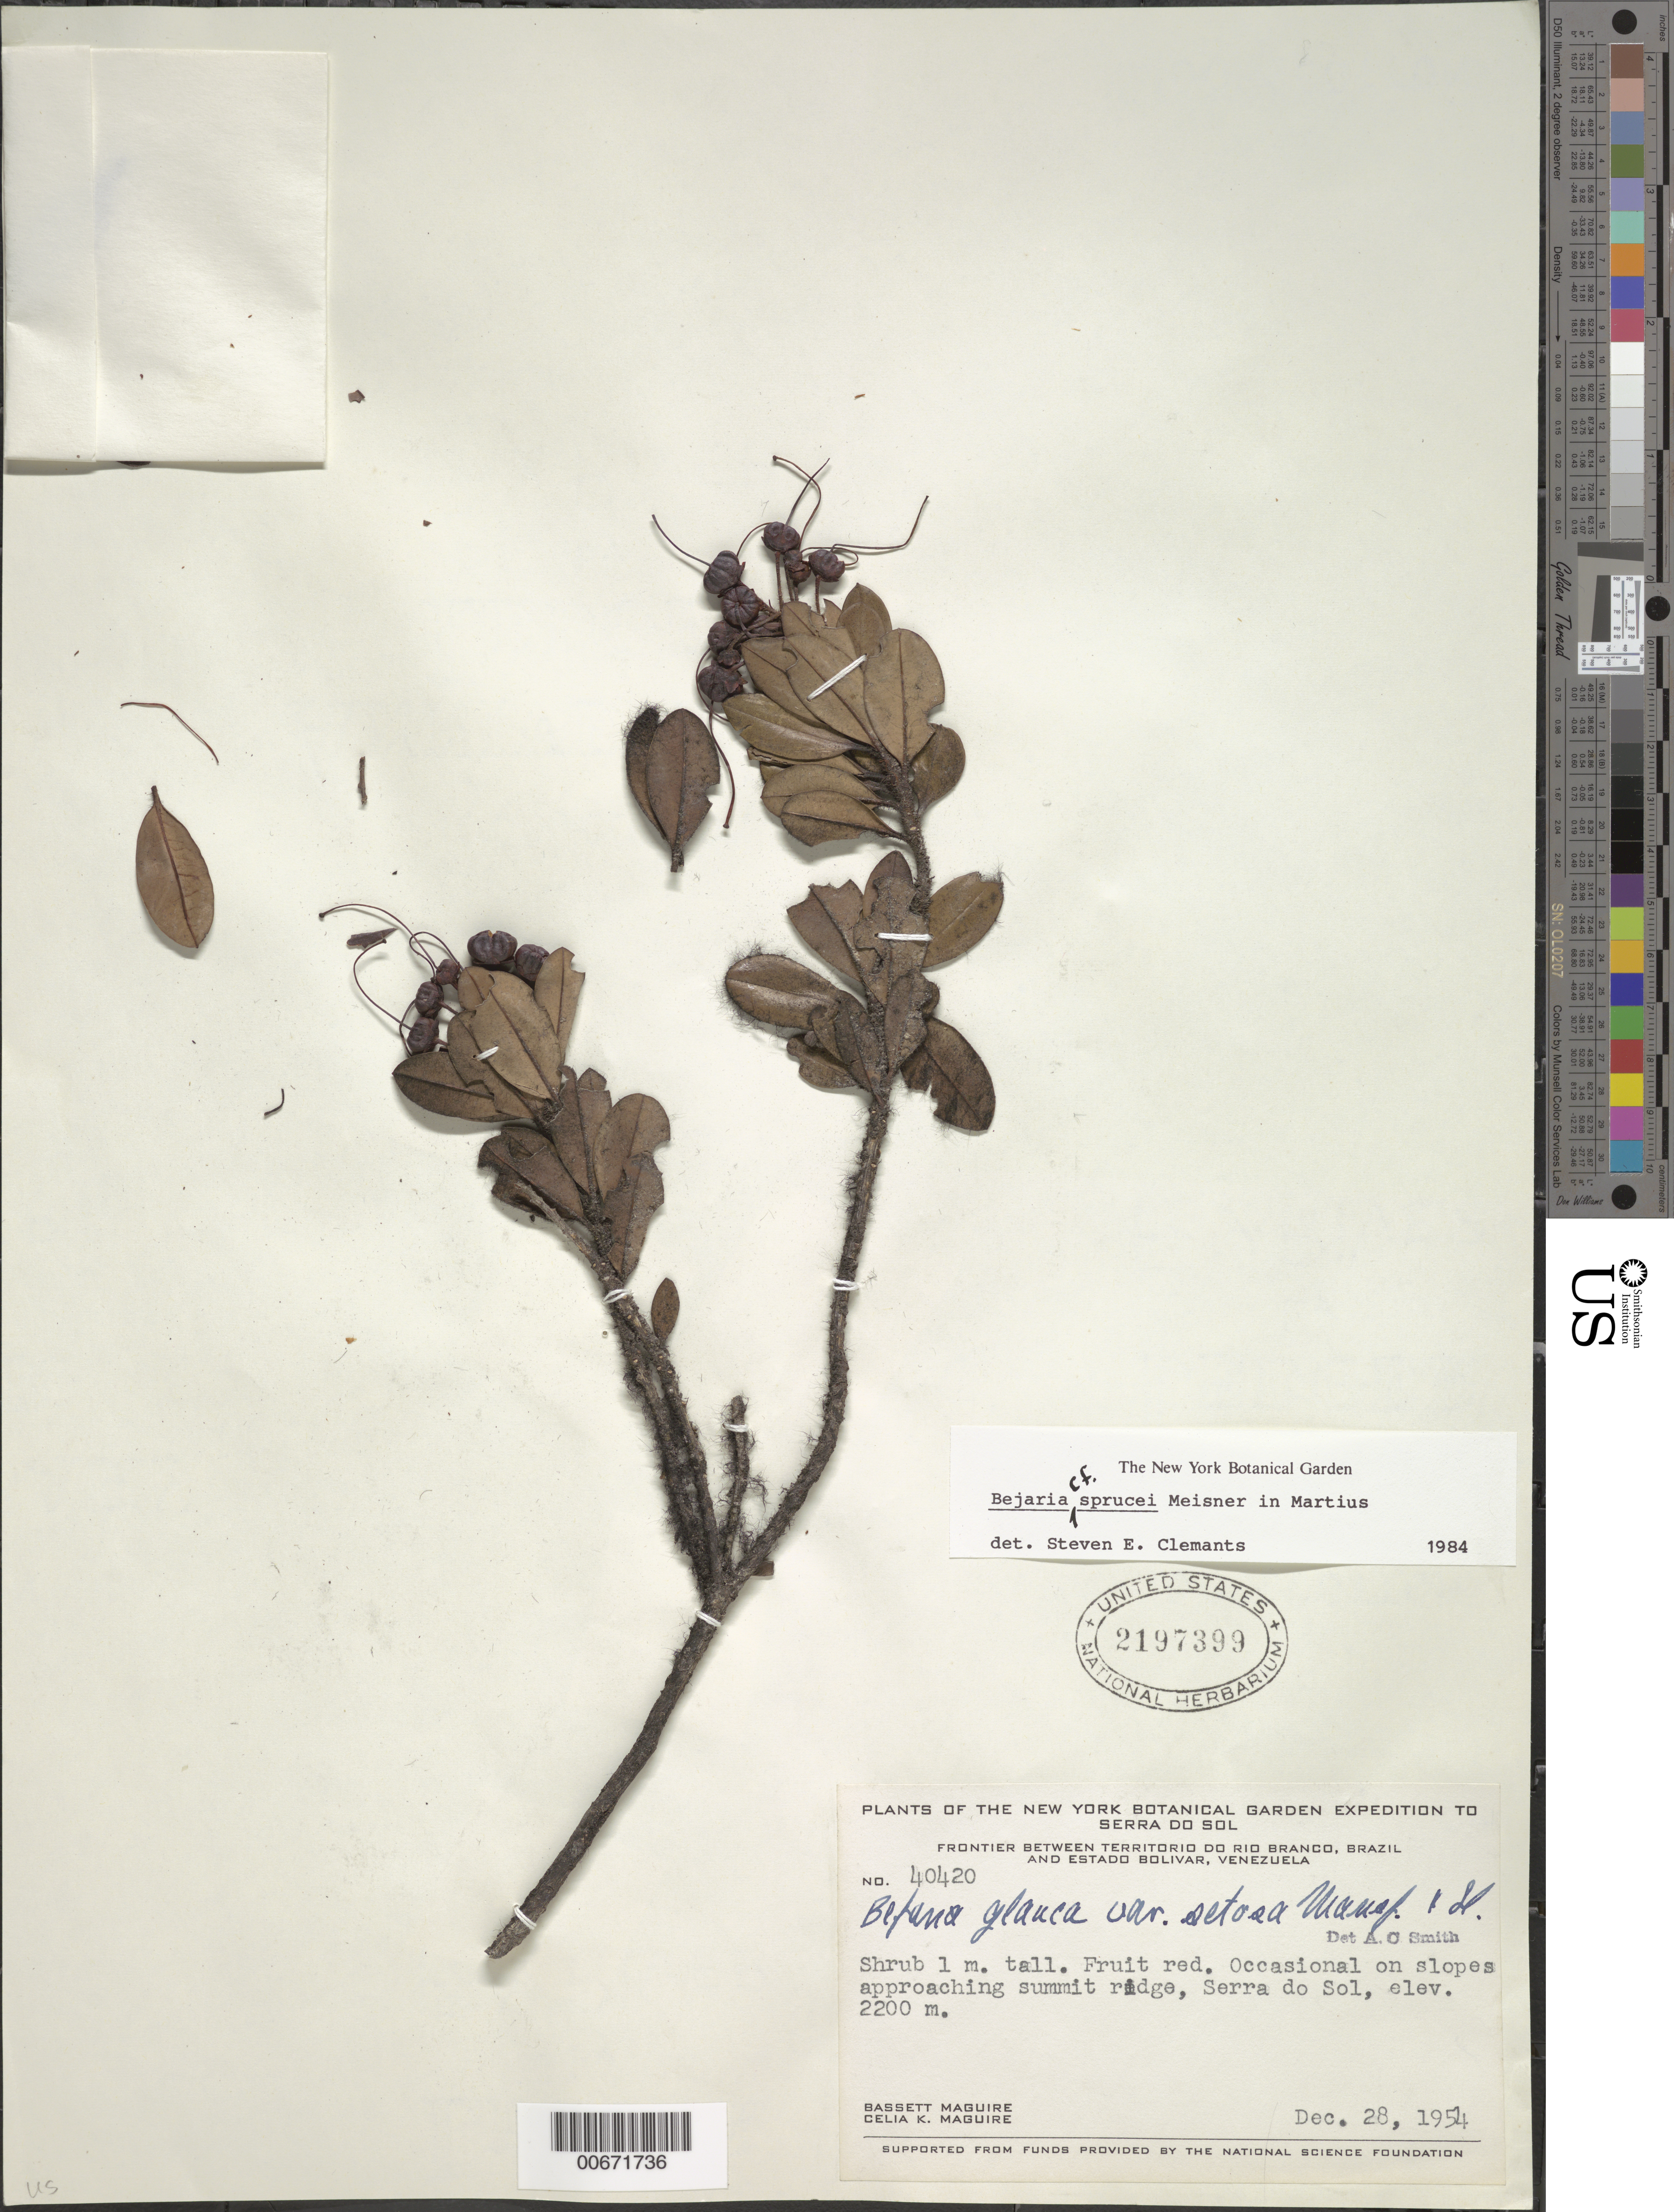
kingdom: Plantae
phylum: Tracheophyta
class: Magnoliopsida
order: Ericales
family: Ericaceae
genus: Bejaria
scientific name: Bejaria sprucei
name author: Meisn.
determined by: Clemants, S. E.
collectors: B. Maguire & C. K. Maguire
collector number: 40420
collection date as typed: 28-Dec-54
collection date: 1954-12-28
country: Venezuela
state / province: Bolívar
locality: Serra do Sol, frontier betw. TerRiver do Río Branco, Brazil & Bolívar, Venezuela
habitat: Slopes of summit ridge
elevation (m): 2073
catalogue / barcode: US 2197399